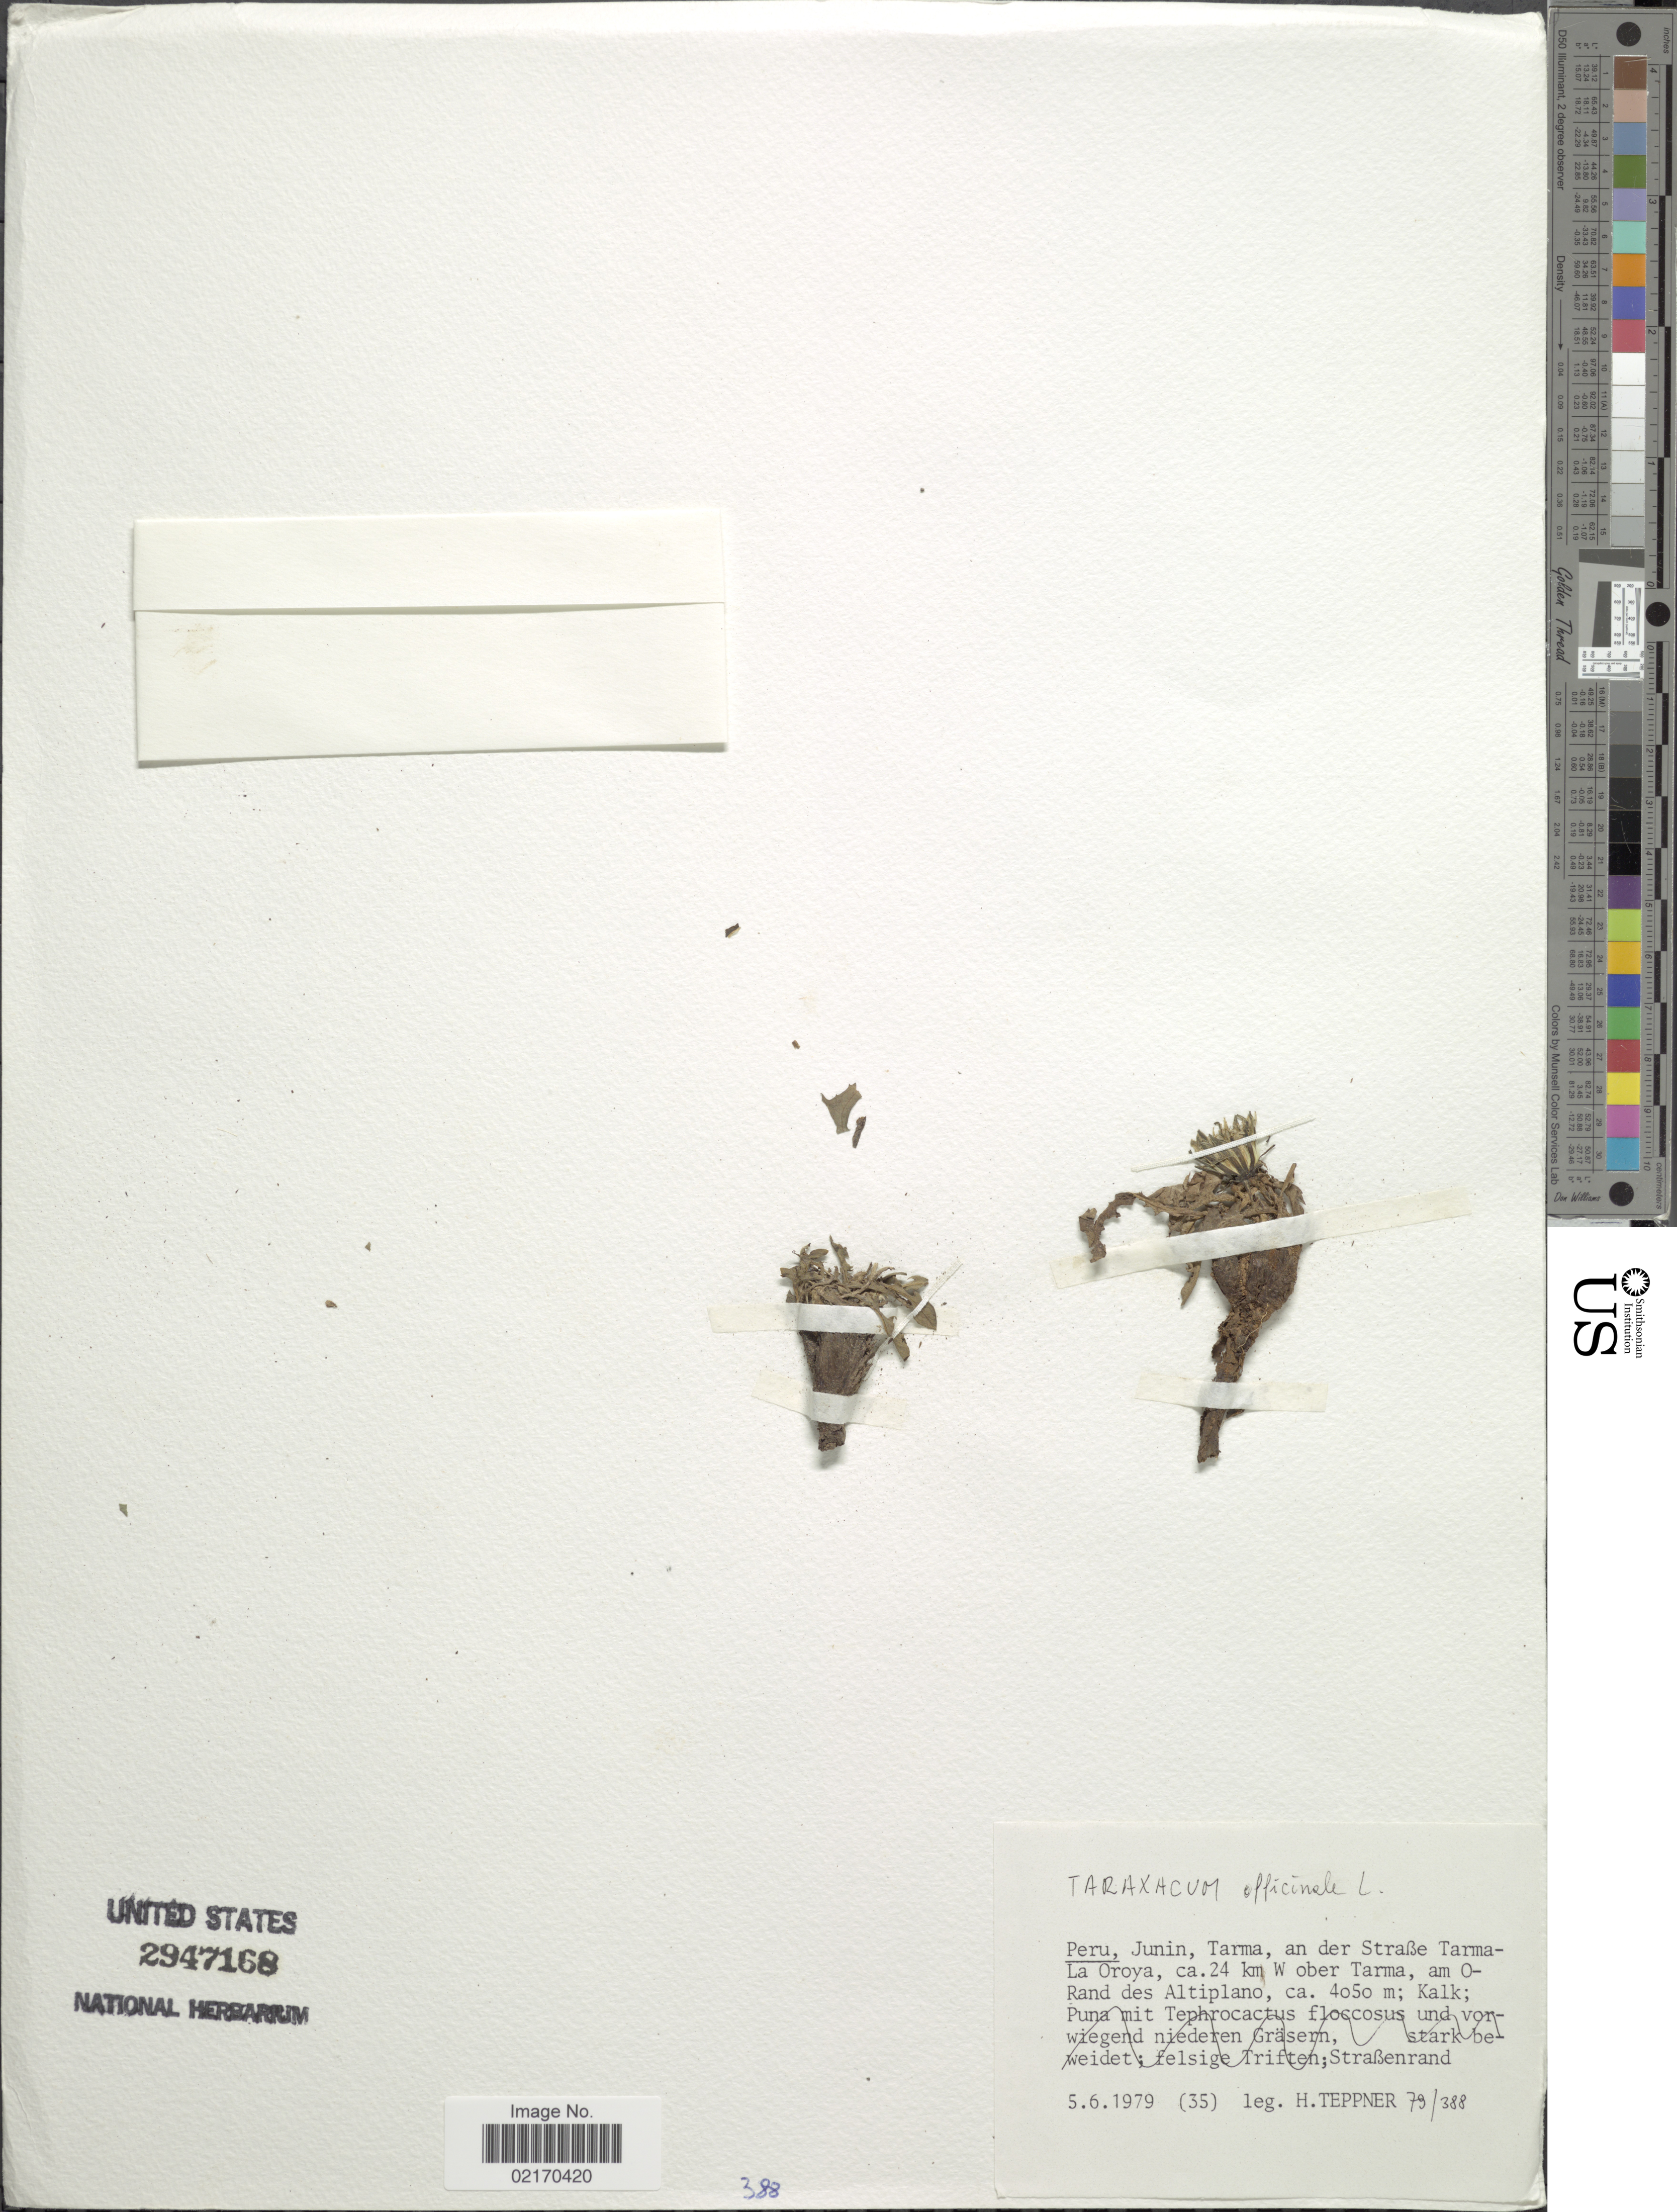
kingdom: Plantae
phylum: Tracheophyta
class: Magnoliopsida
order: Asterales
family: Asteraceae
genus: Taraxacum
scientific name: Taraxacum officinale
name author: G.H. Weber ex F.H. Wigg.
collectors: H. Teppner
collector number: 79/388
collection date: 1979-06-05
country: Peru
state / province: Junín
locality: Tarma, an der Straße Tarma-La Oroya, ca. 24 km W ober Tarma, am O-Rand des Altiplano; Sraßenrand.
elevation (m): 4050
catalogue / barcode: US 2947168